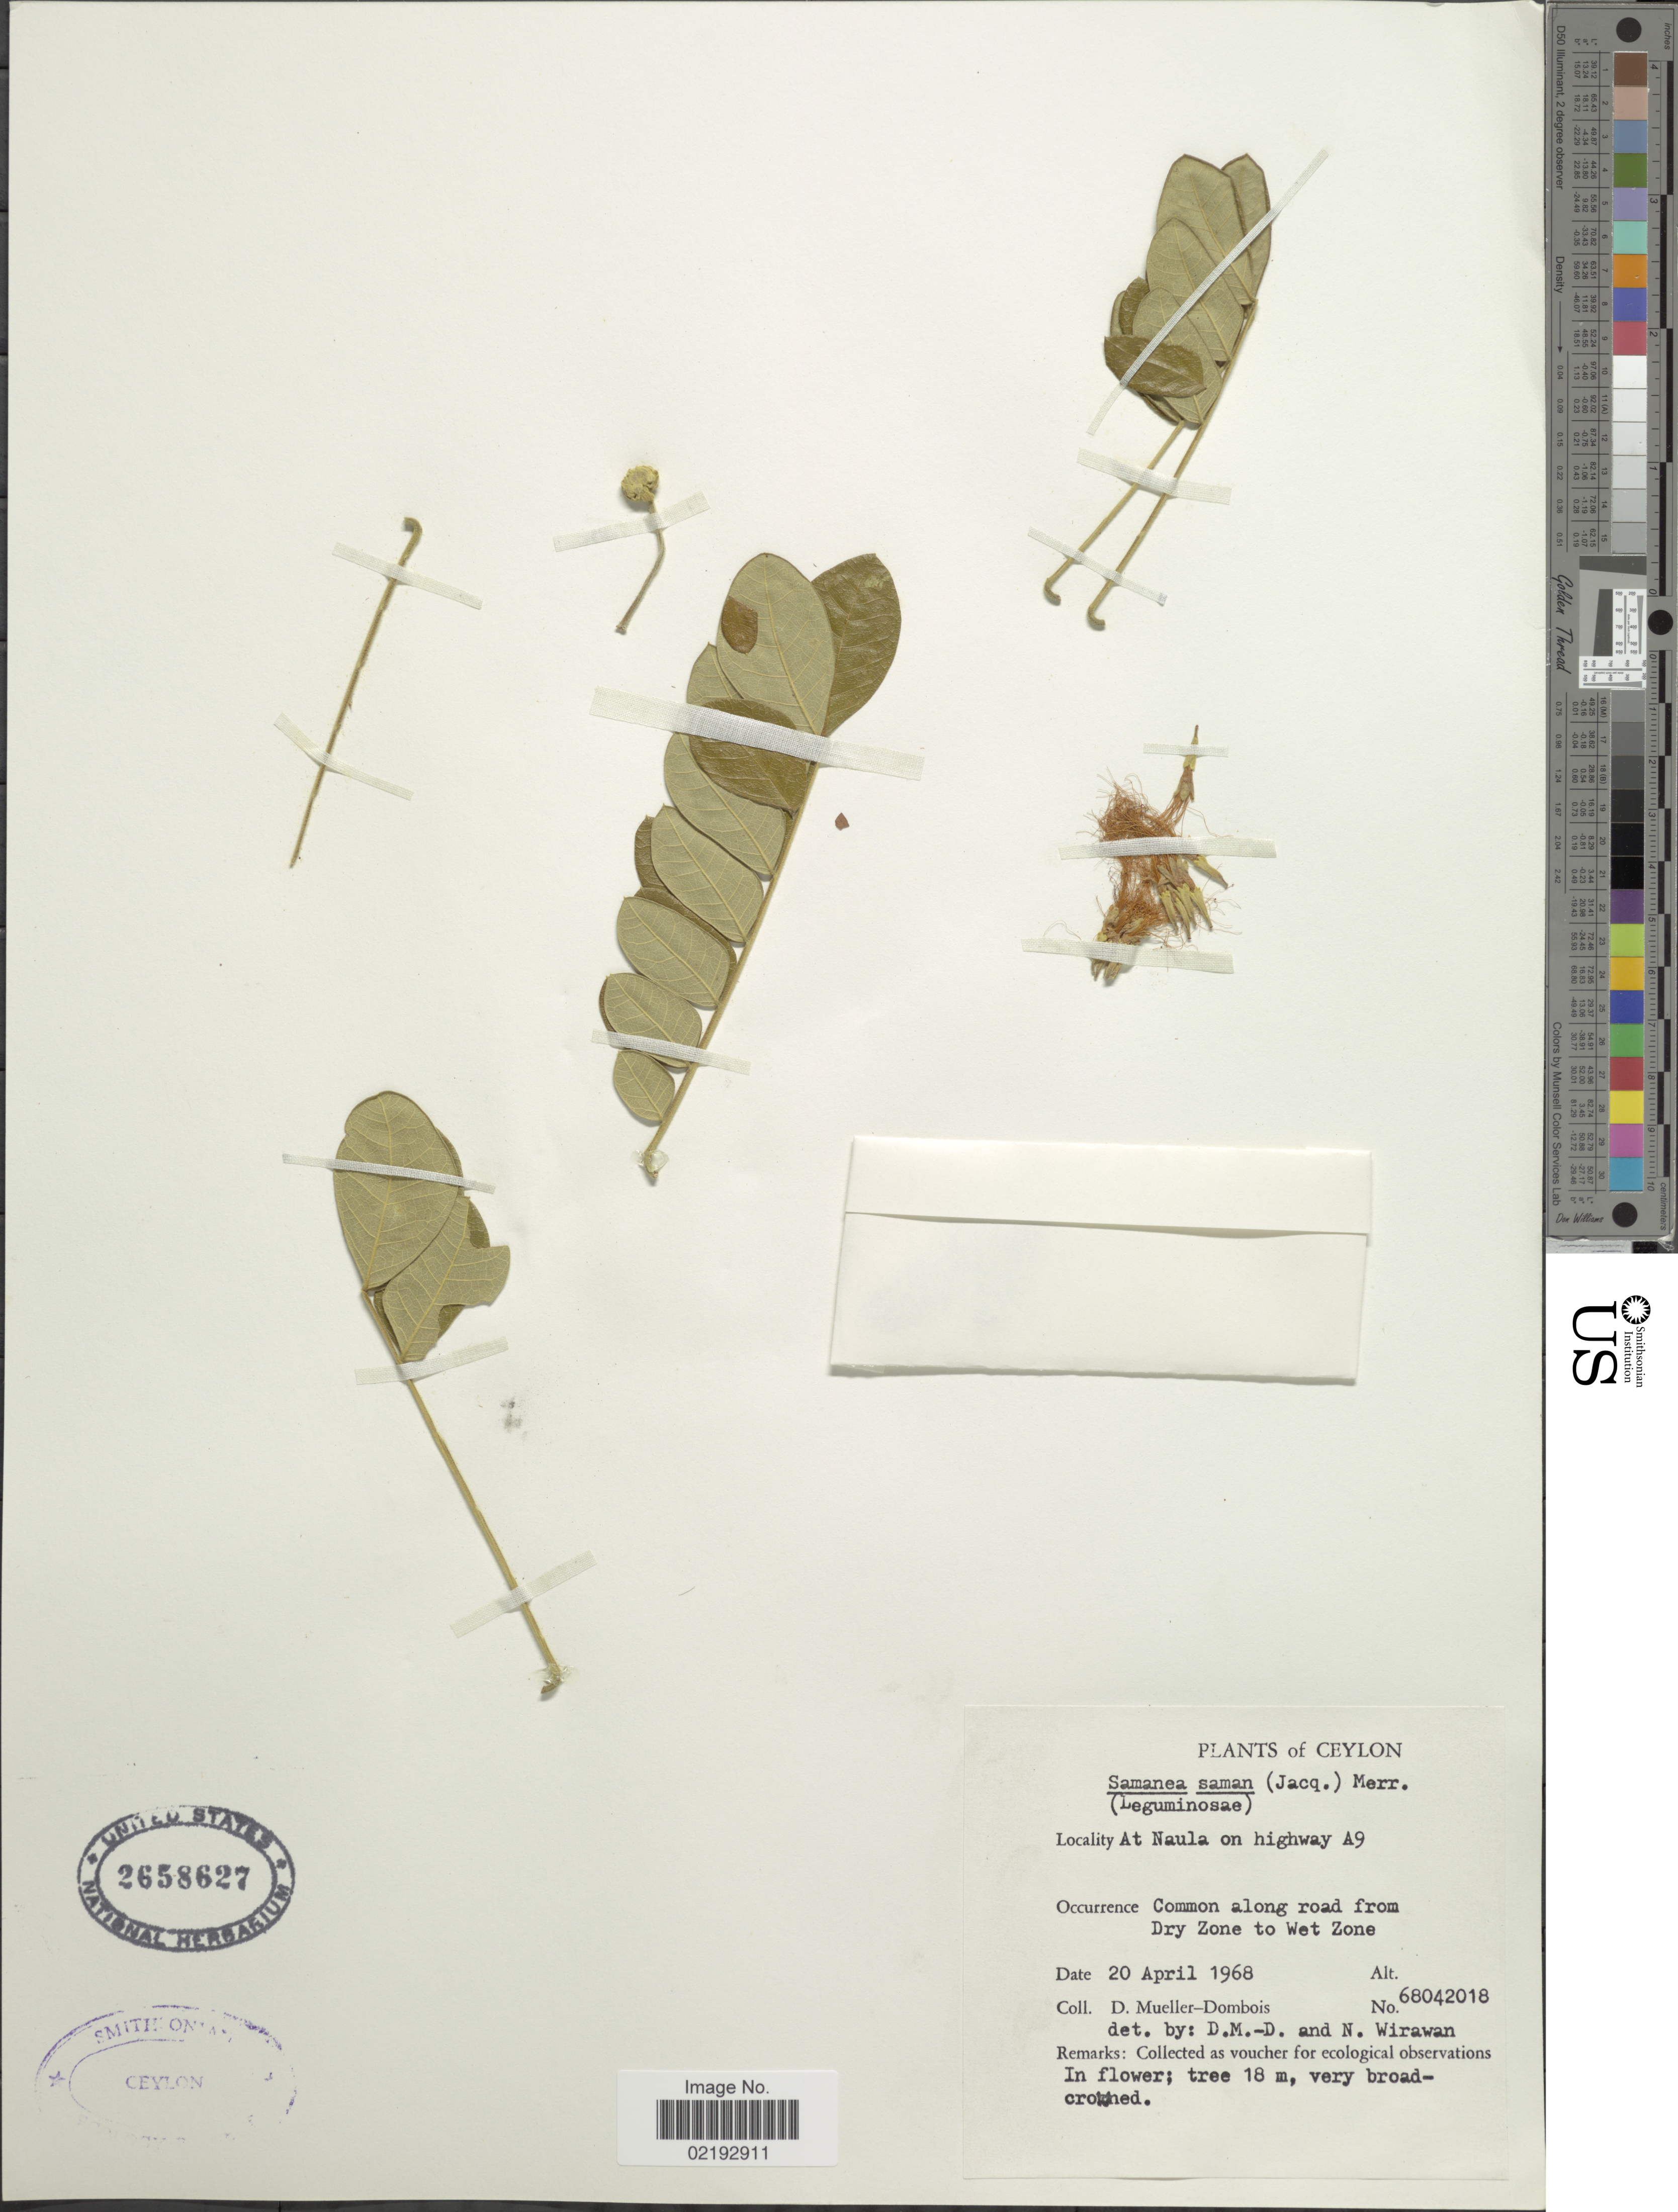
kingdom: Plantae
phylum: Tracheophyta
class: Magnoliopsida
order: Fabales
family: Fabaceae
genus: Samanea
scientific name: Samanea saman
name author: (Jacq.) Merr.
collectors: D. Mueller-Dombois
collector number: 68042018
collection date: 1968-04-20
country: Sri Lanka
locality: Ceylon, at Naula on highway A9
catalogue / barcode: US 2658627